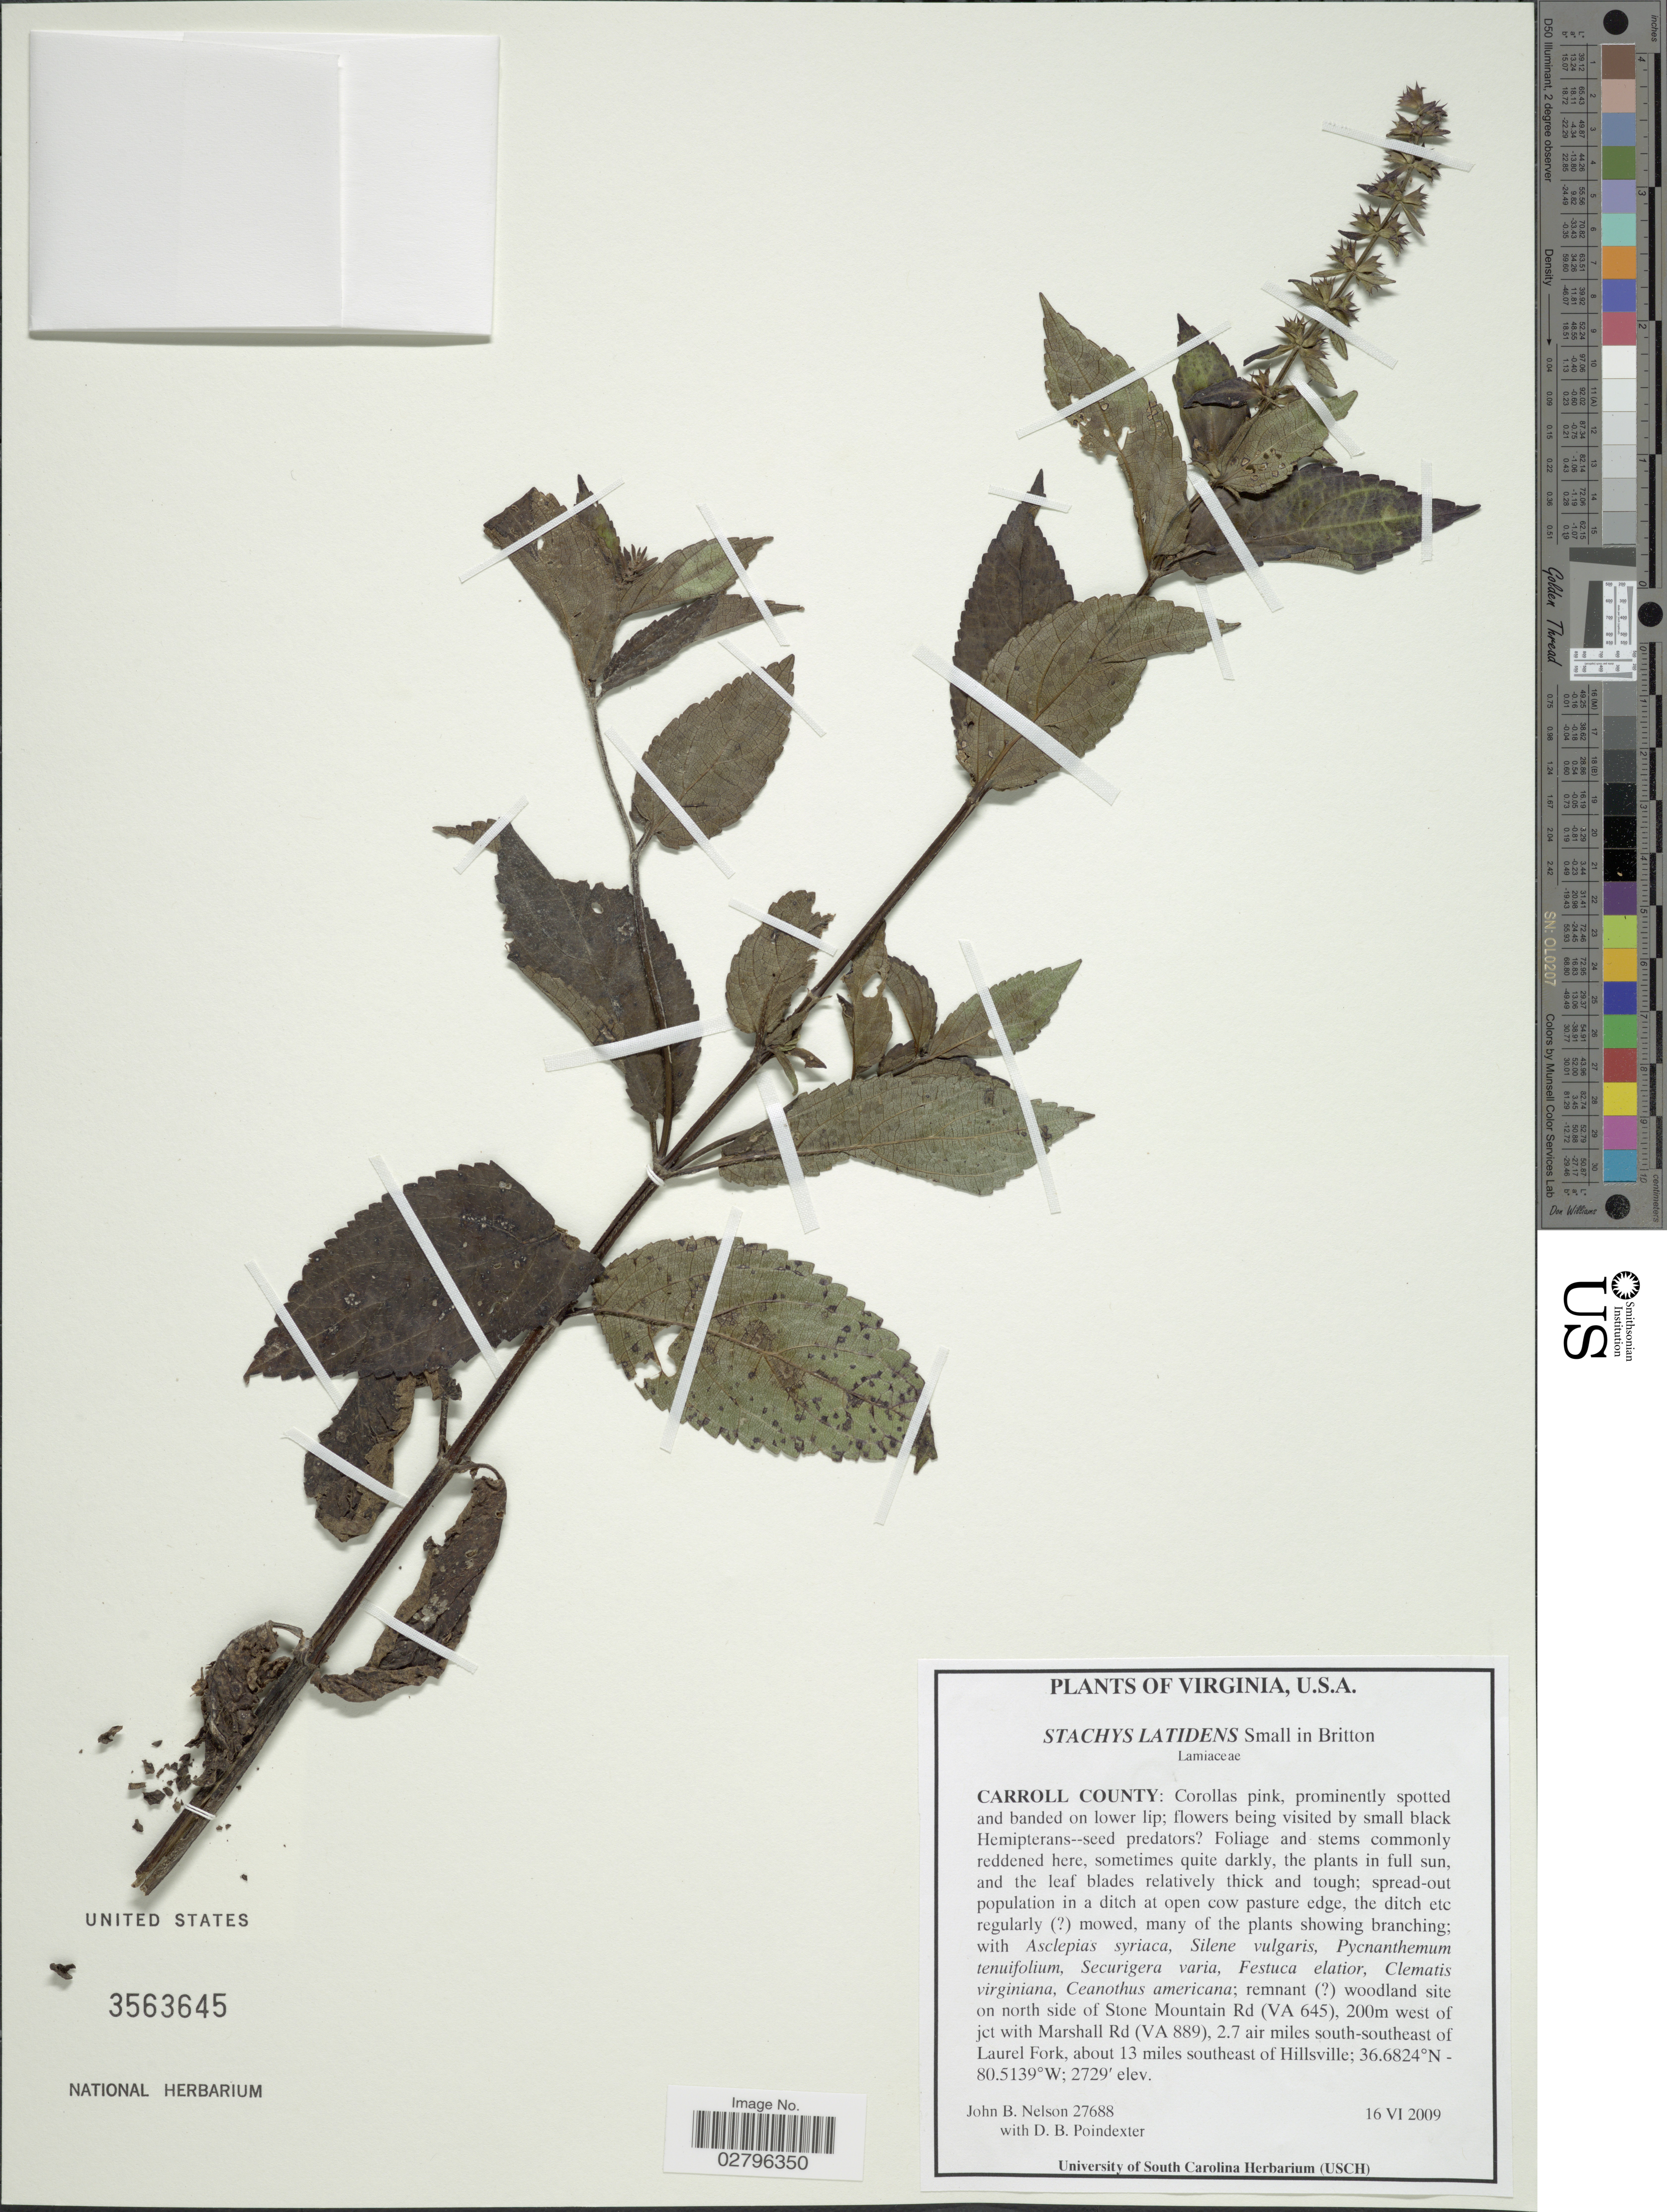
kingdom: Plantae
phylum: Tracheophyta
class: Magnoliopsida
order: Lamiales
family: Lamiaceae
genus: Stachys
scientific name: Stachys latidens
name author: Small in Britton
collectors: J. B. Nelson & D. Poindexter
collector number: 27688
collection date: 2009-06-16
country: United States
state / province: Virginia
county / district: Carroll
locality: Carroll County. Woodland site on north side of Stone Mountain Rd (VA 645), 200m west of jct with Marshall Rd (VA 889), 2.7 air miles south-southeast of Laurel Fork, about 13 miles southeast of Hillsville.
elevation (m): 832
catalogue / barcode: US 3563645